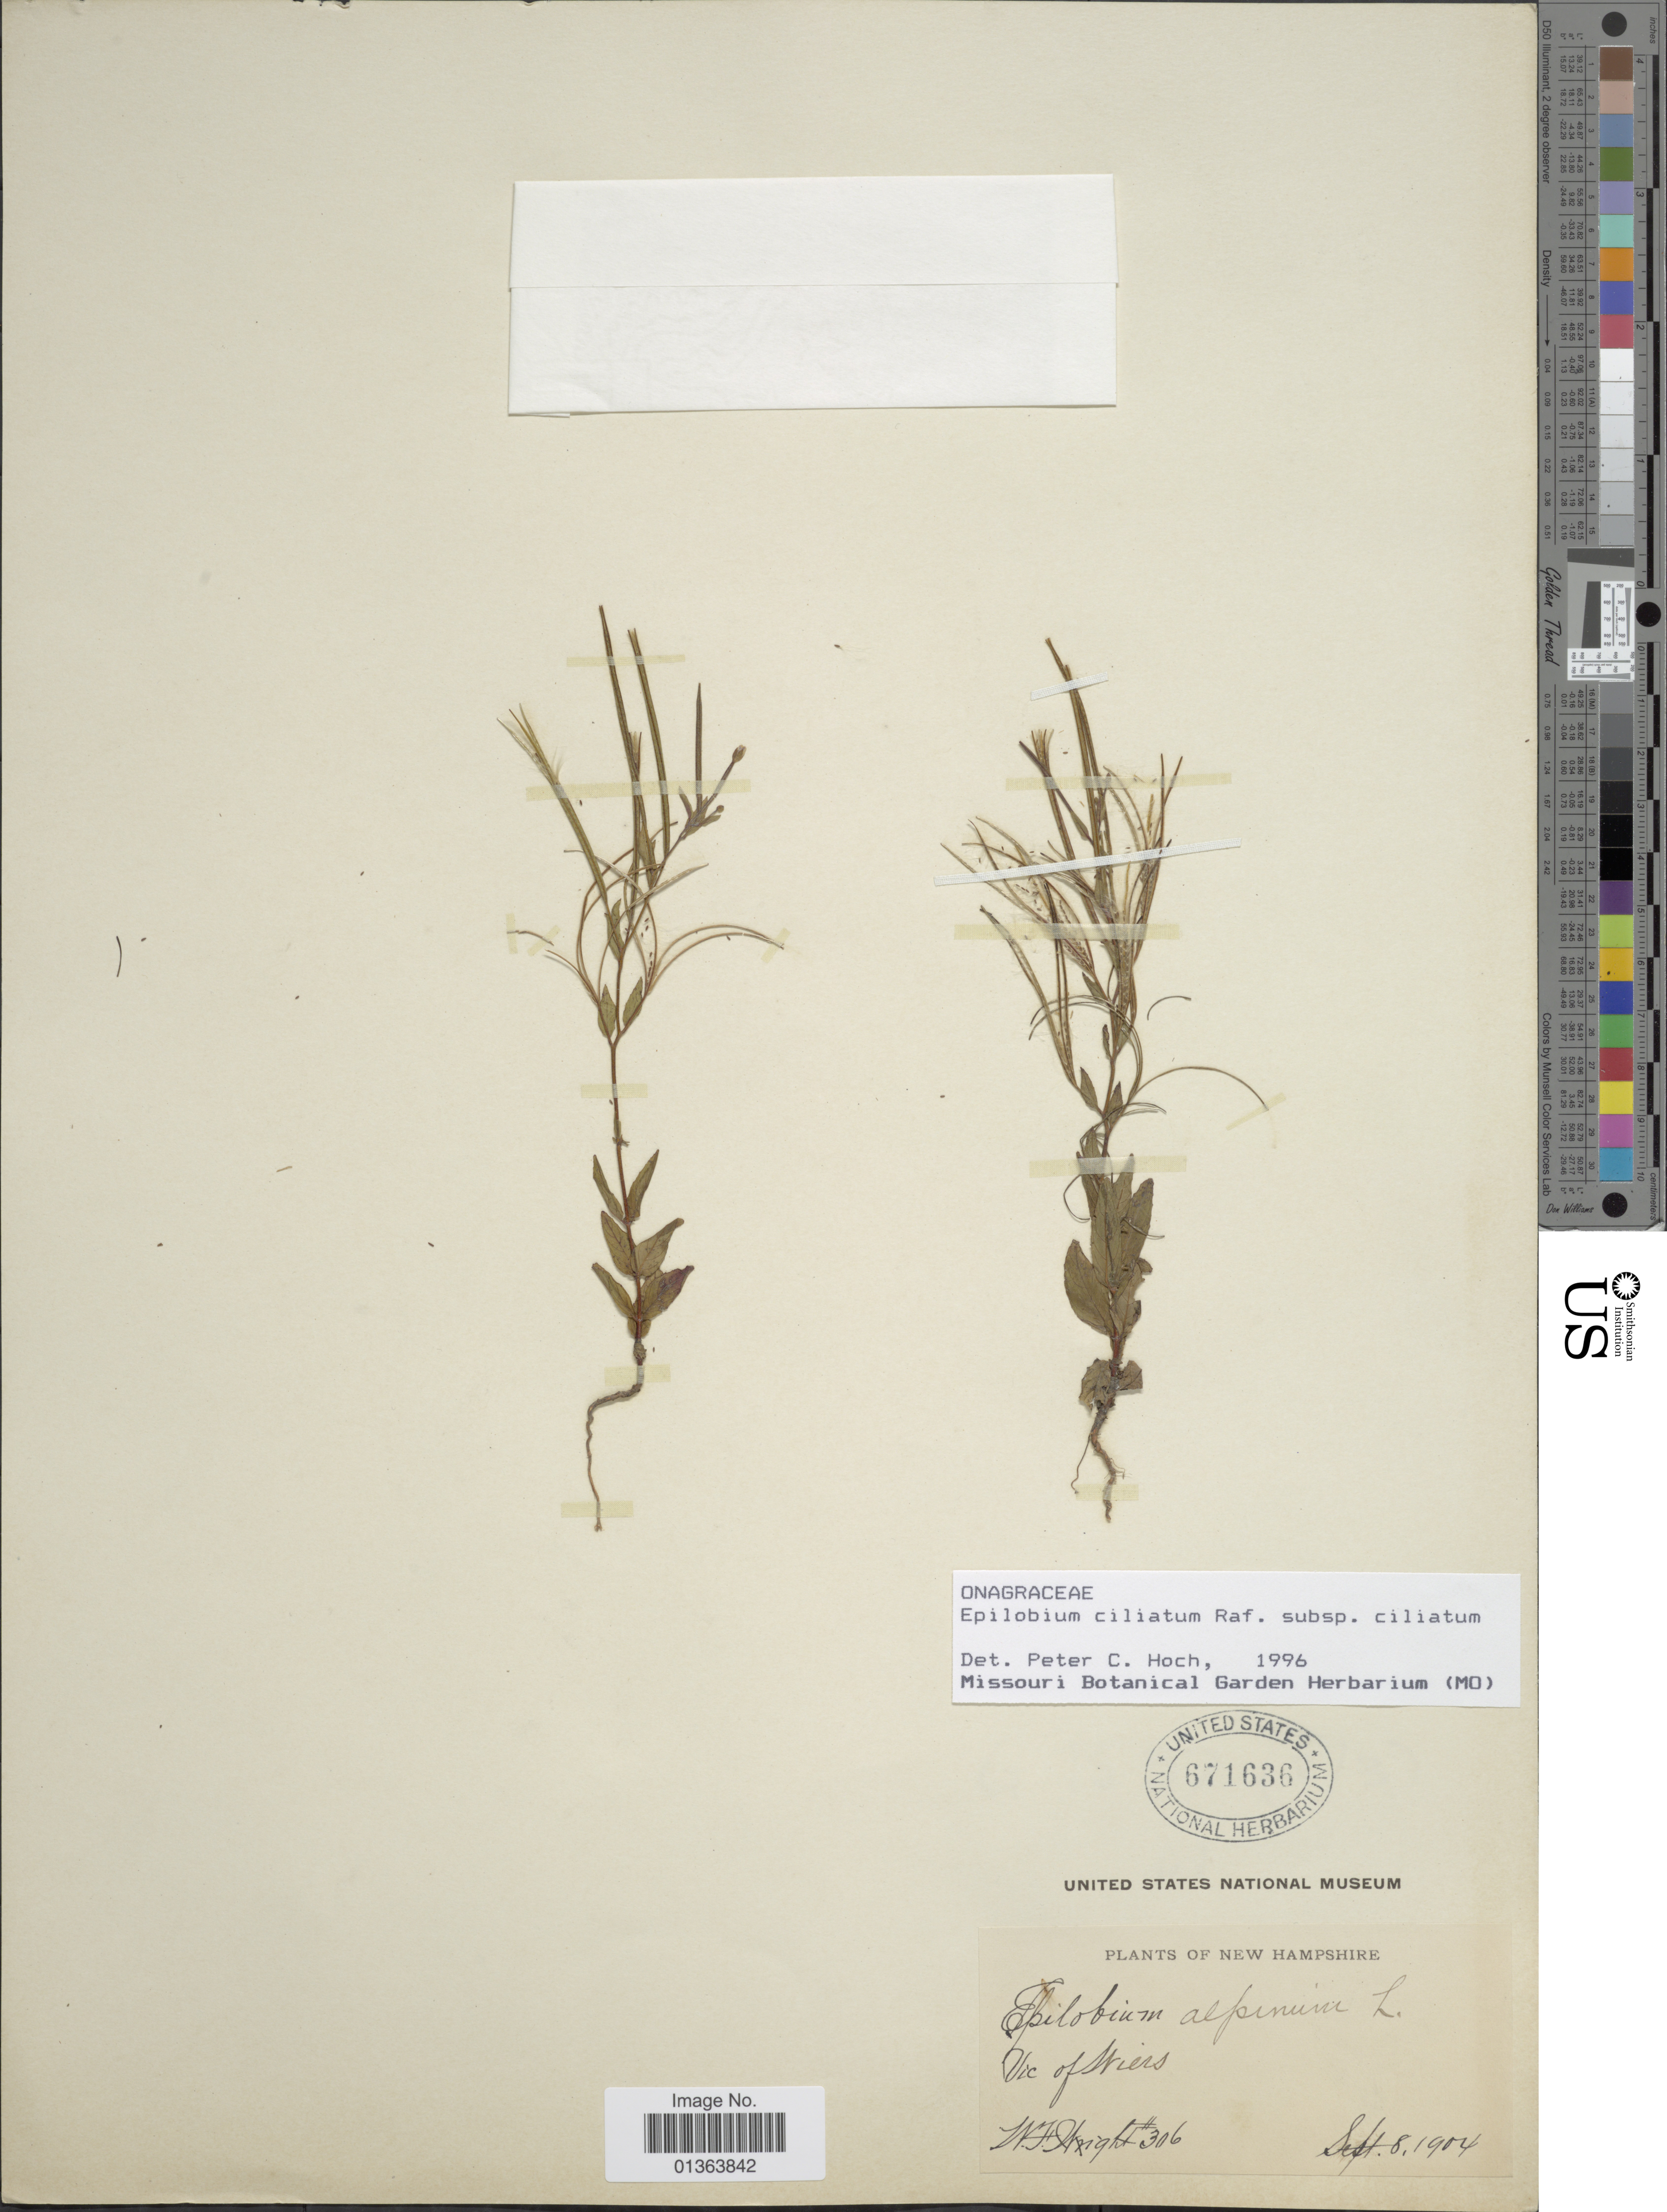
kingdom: Plantae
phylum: Tracheophyta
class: Magnoliopsida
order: Myrtales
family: Onagraceae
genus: Epilobium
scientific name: Epilobium ciliatum subsp. ciliatum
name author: Raf.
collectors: W. F. Wright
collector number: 306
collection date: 1904-09-08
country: United States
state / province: New Hampshire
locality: Vic of Weirs.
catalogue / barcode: US 671636